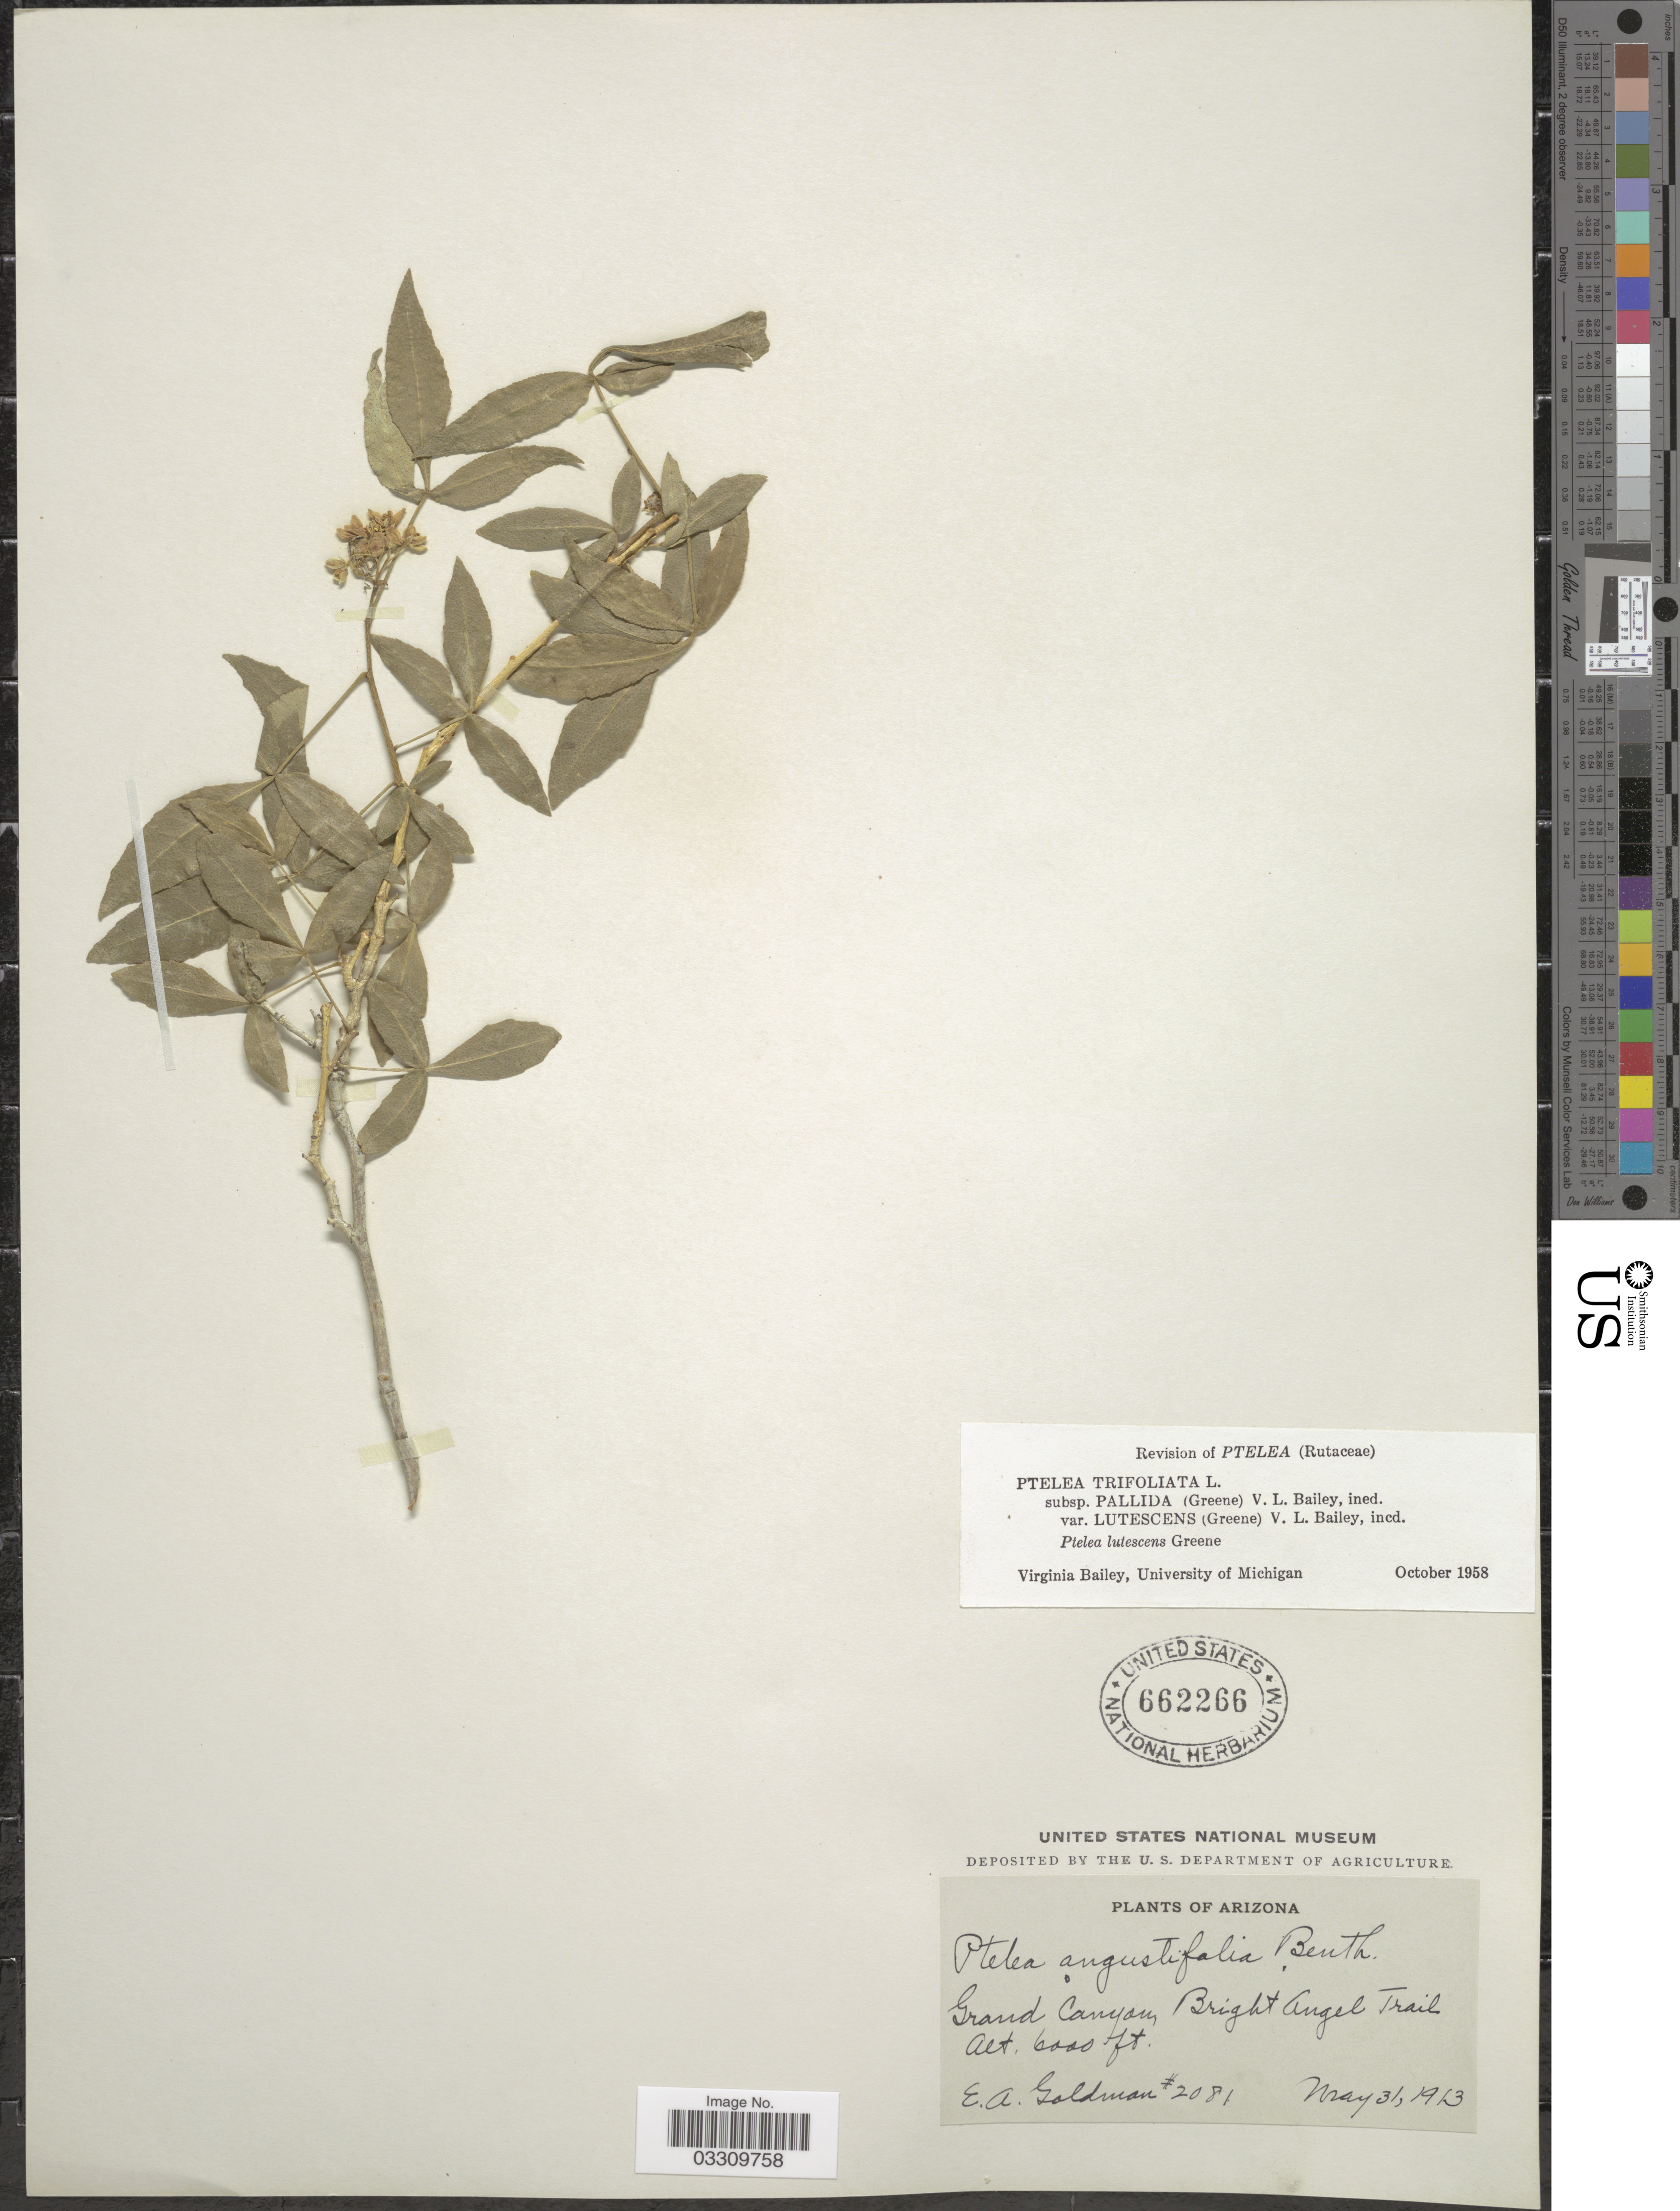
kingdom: Plantae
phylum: Tracheophyta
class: Magnoliopsida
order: Sapindales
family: Rutaceae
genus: Ptelea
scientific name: Ptelea trifoliata var. lutescens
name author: V. L. Bailey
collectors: E. A. Goldman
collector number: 2081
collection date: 1913-05-31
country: United States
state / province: Arizona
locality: Grand Canyon, Bright Angel Trail.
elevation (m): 1829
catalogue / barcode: US 662266